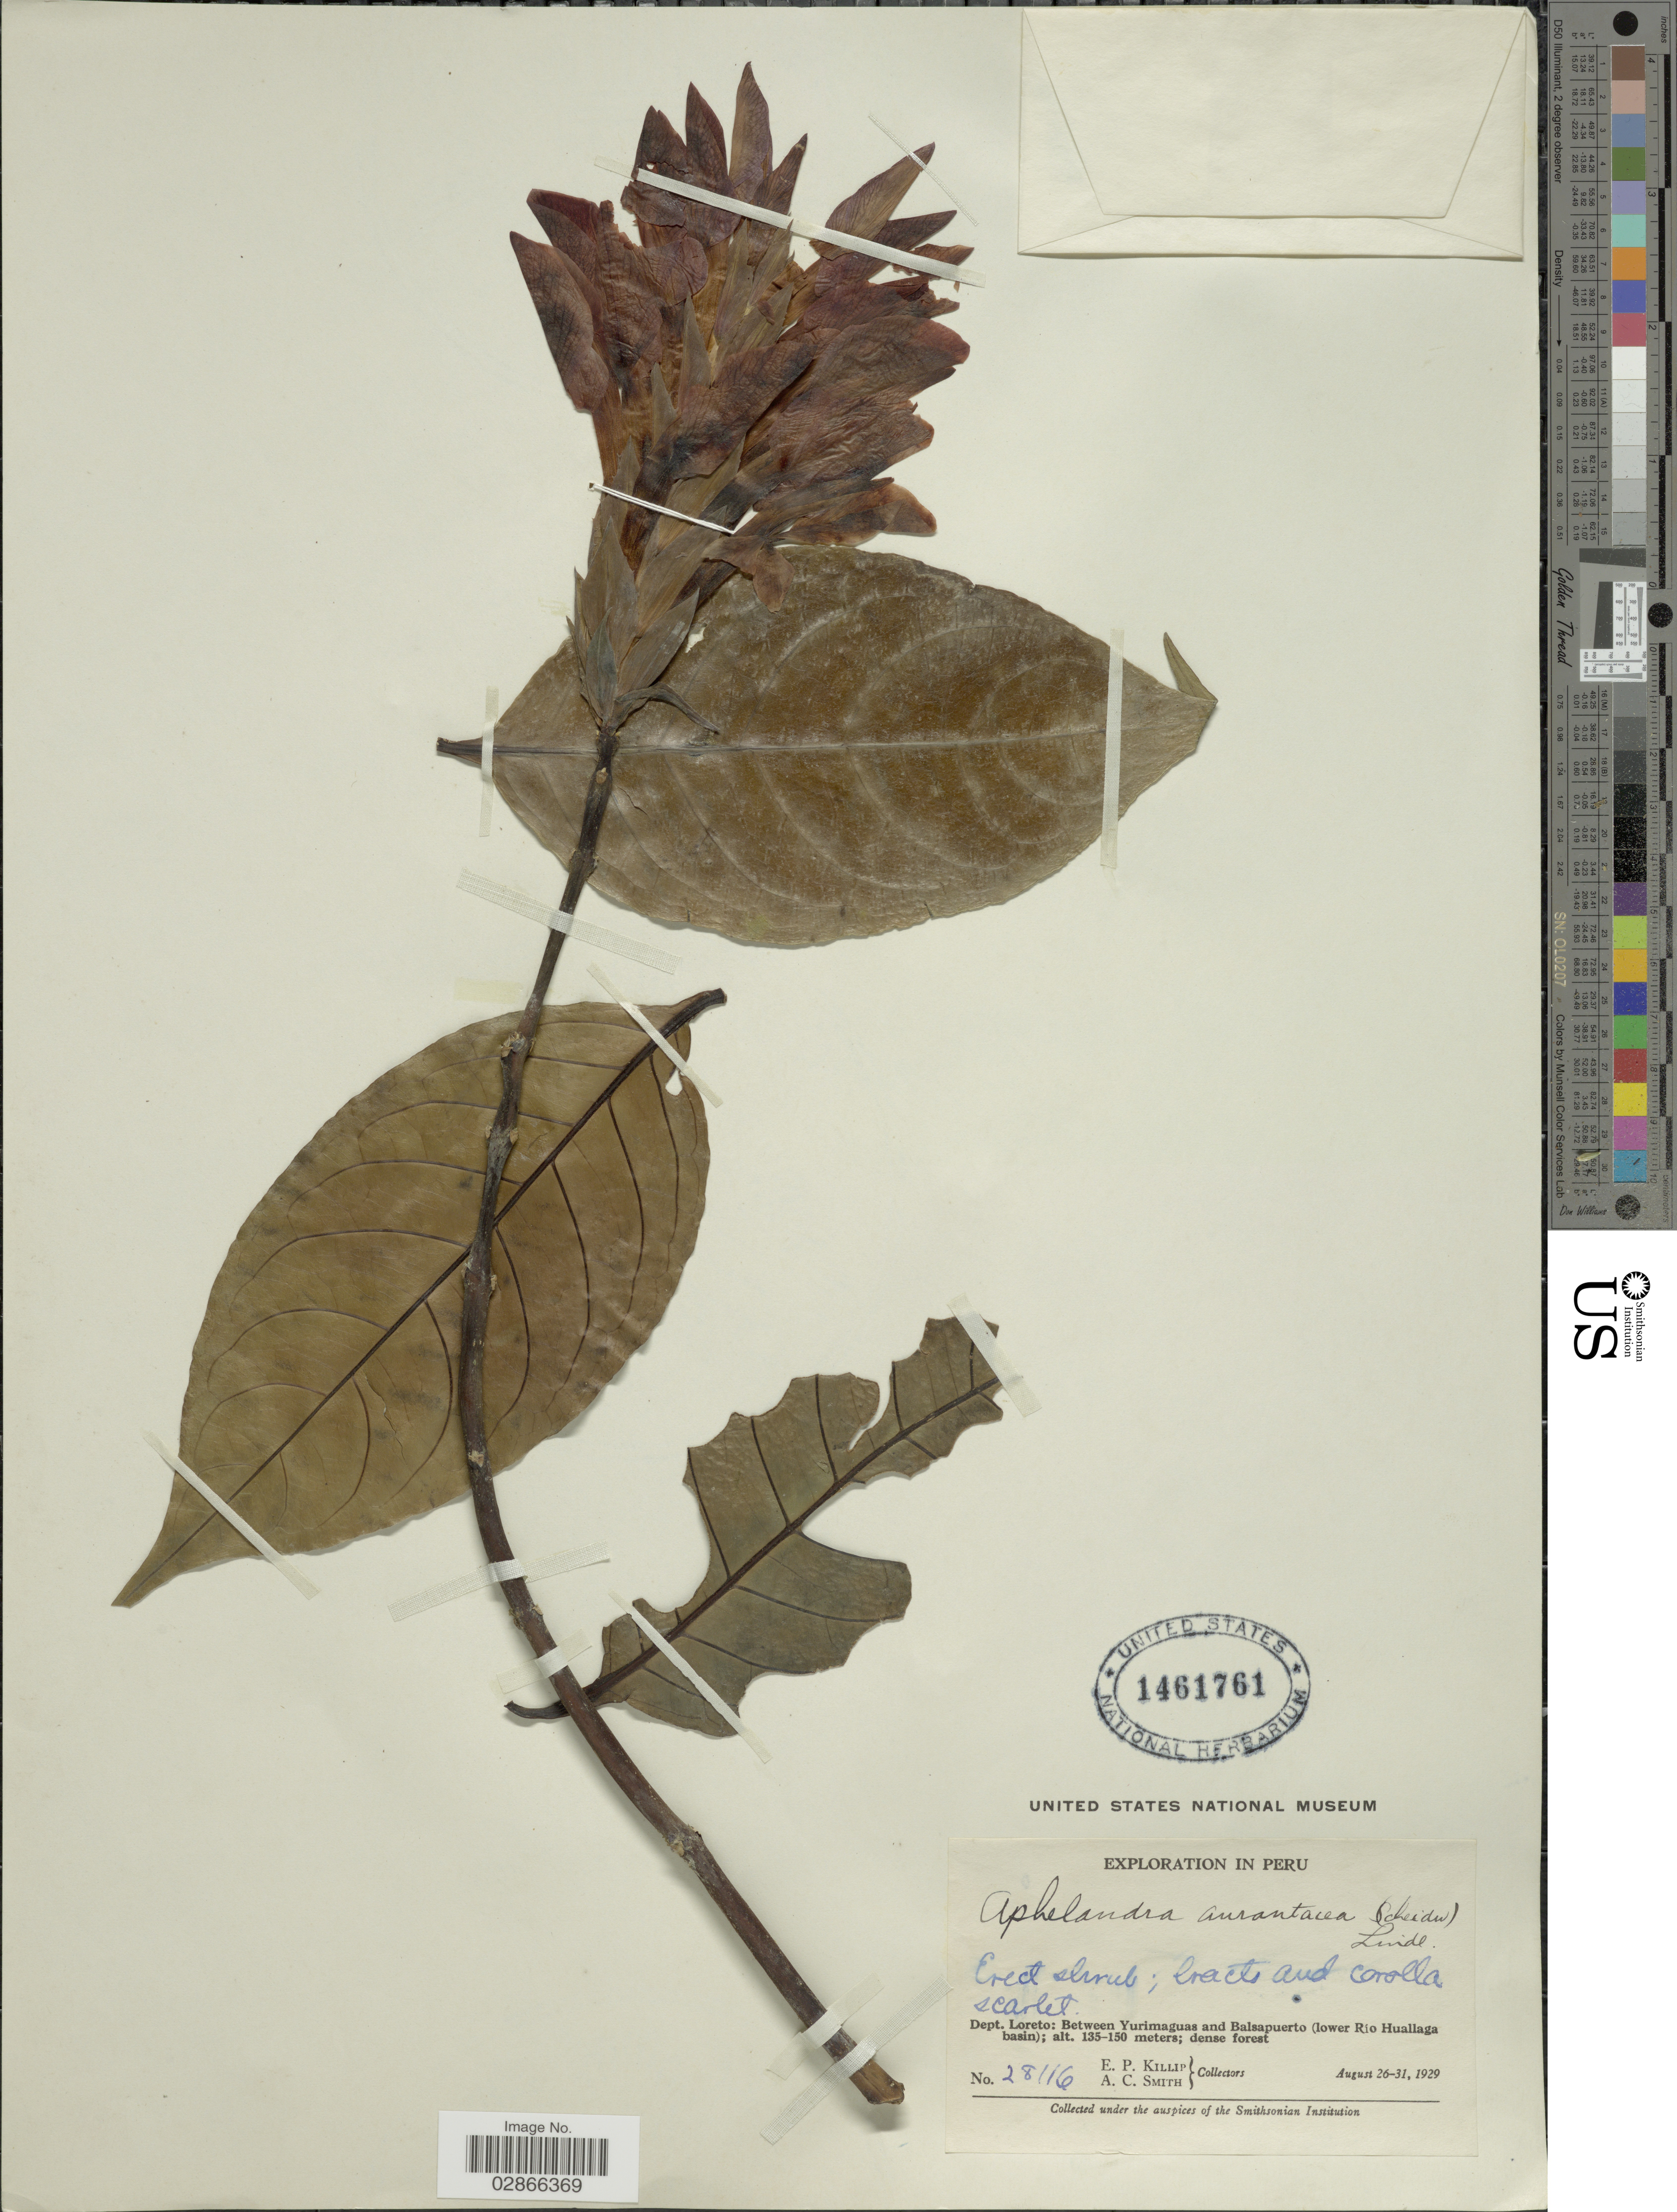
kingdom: Plantae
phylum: Tracheophyta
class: Magnoliopsida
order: Lamiales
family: Acanthaceae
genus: Aphelandra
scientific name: Aphelandra aurantiaca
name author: (Scheidw.) Lindl.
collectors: E. P. Killip & A. C. Smith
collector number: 28116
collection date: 1929-08-26/1929-08-31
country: Peru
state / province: Loreto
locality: Dept. Loreto: Between Yurimaguas and Balsapuerto (lower Río Huallaga basin).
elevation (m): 135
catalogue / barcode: US 1461761